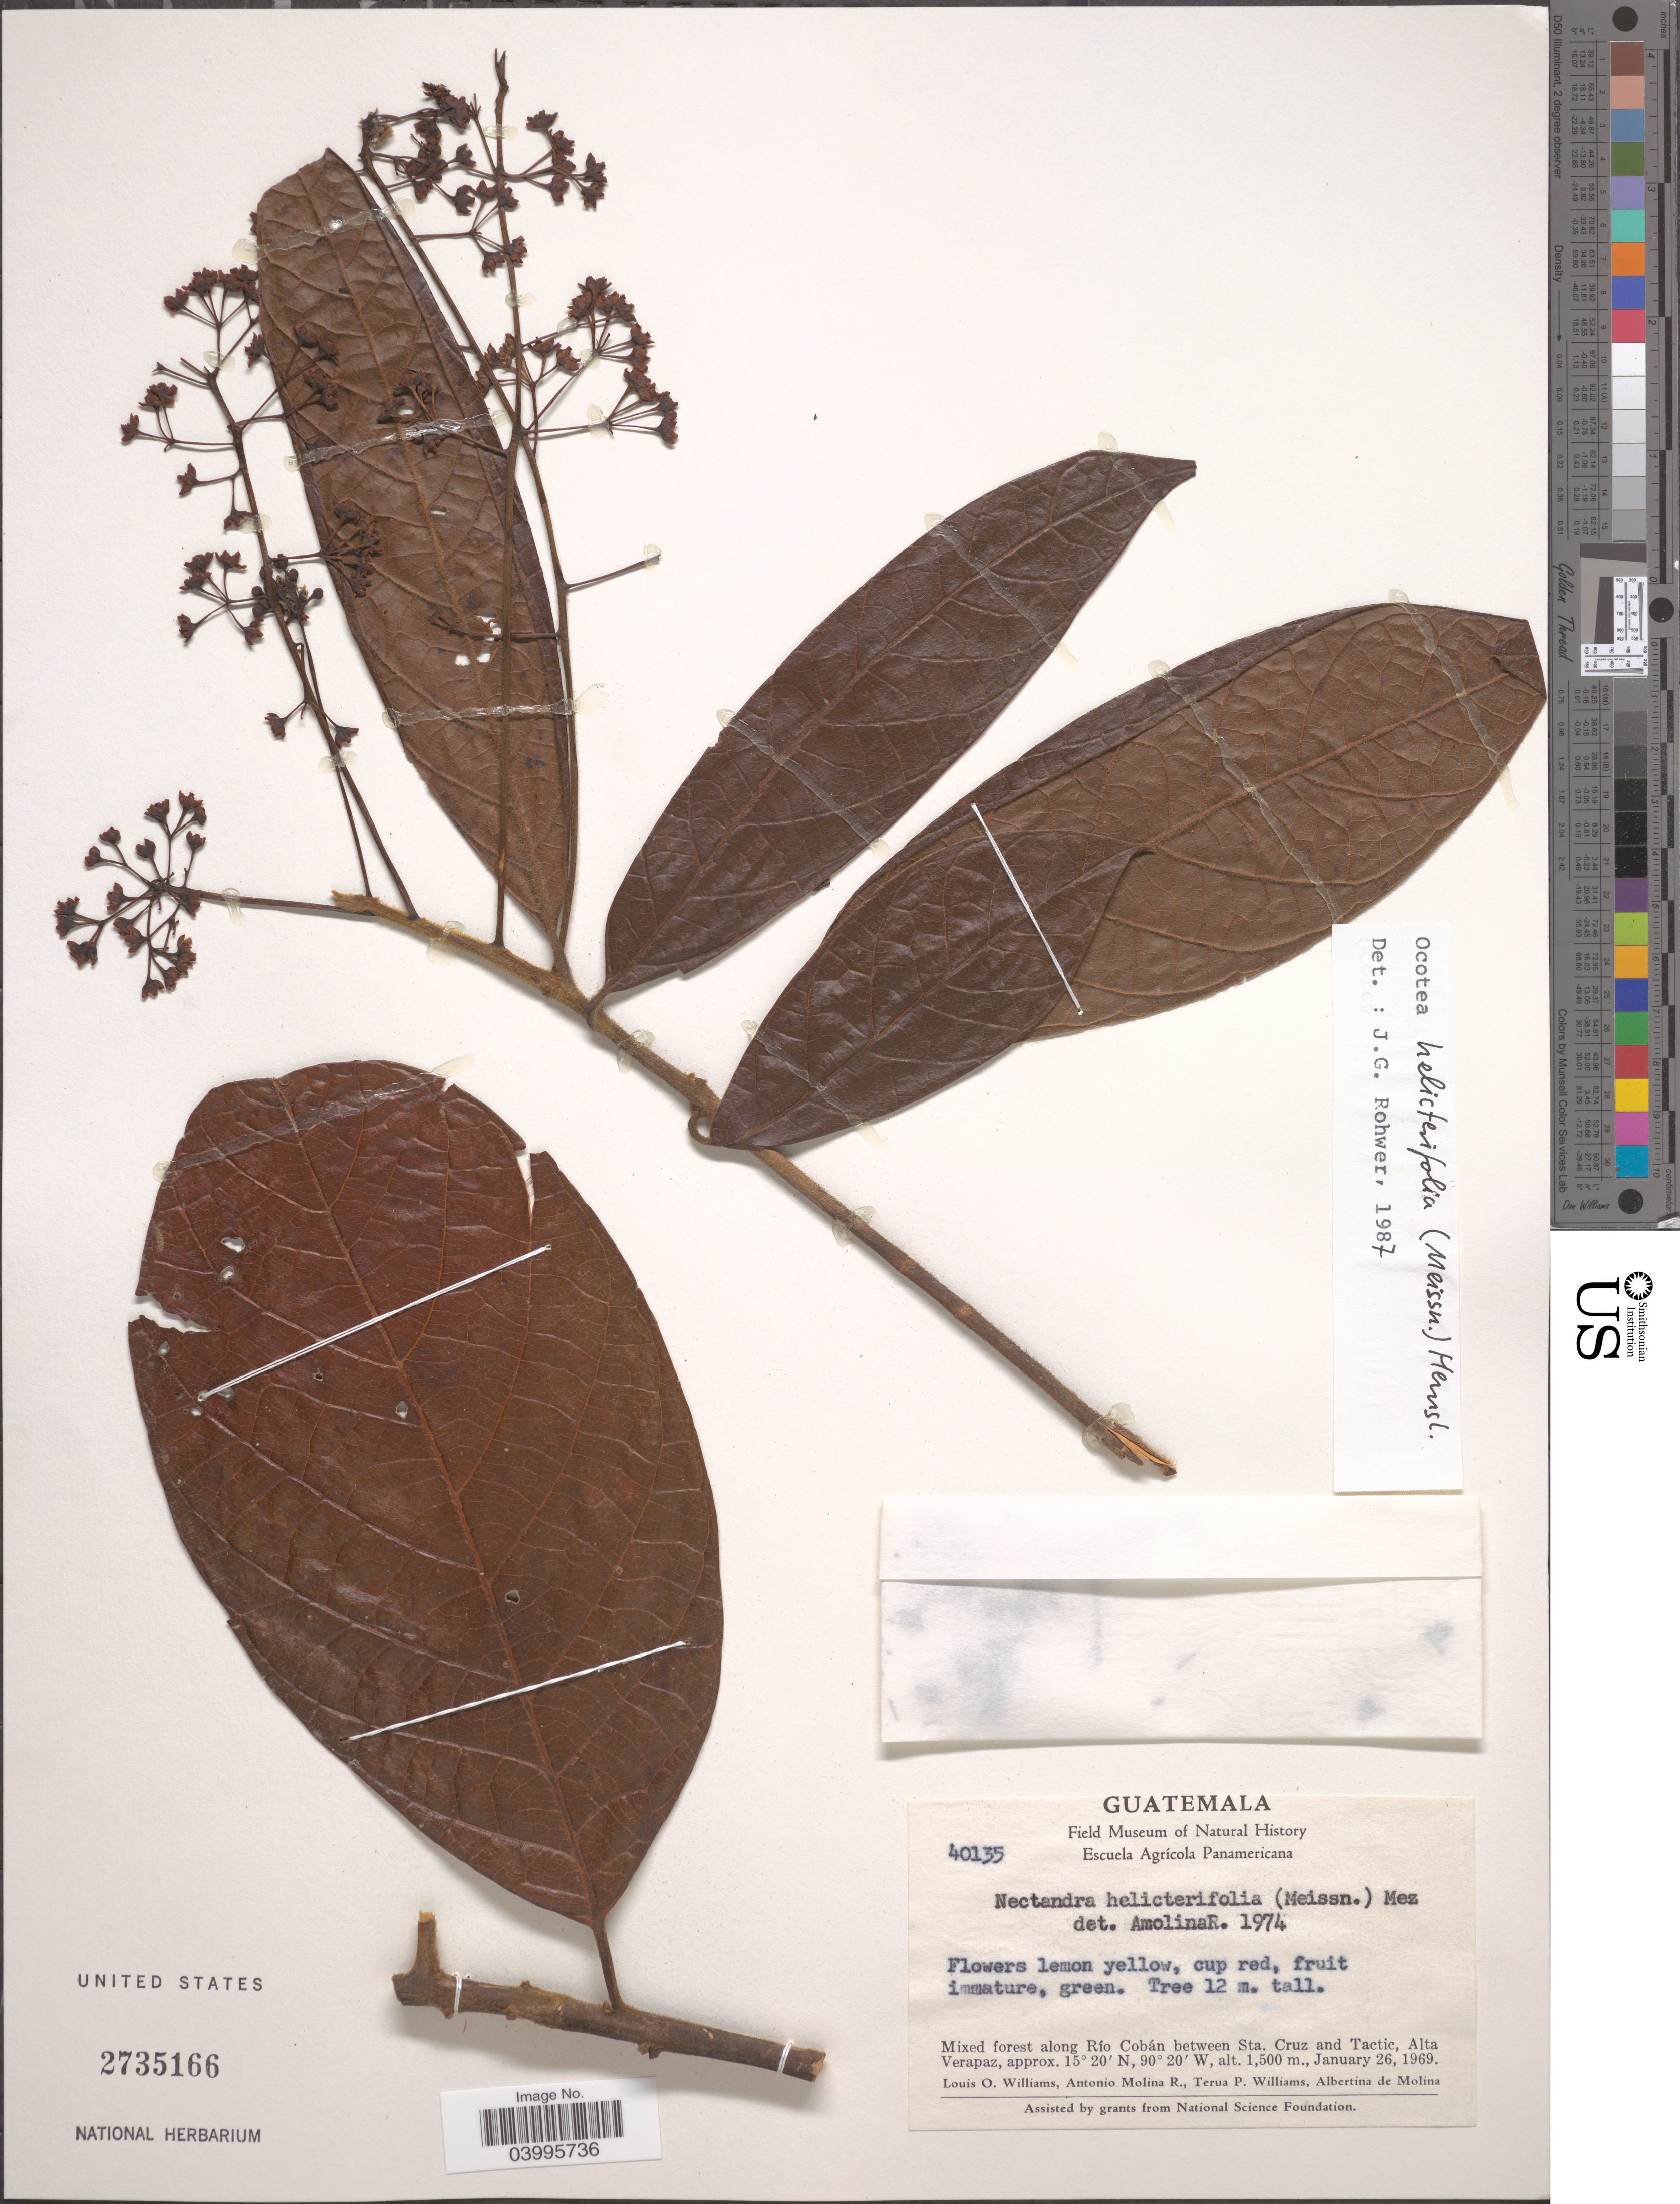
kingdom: Plantae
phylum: Tracheophyta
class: Magnoliopsida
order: Laurales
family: Lauraceae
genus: Ocotea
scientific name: Ocotea helicterifolia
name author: (Meisn.) Hemsl.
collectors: L. O. Williams, A. Molina R., T. Williams & A. R. Molina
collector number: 40135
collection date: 1969-01-26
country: Guatemala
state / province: Alta Verapaz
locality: Along Río Cobán between Sta. Cruz and Tactic.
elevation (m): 1500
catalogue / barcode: US 2735166